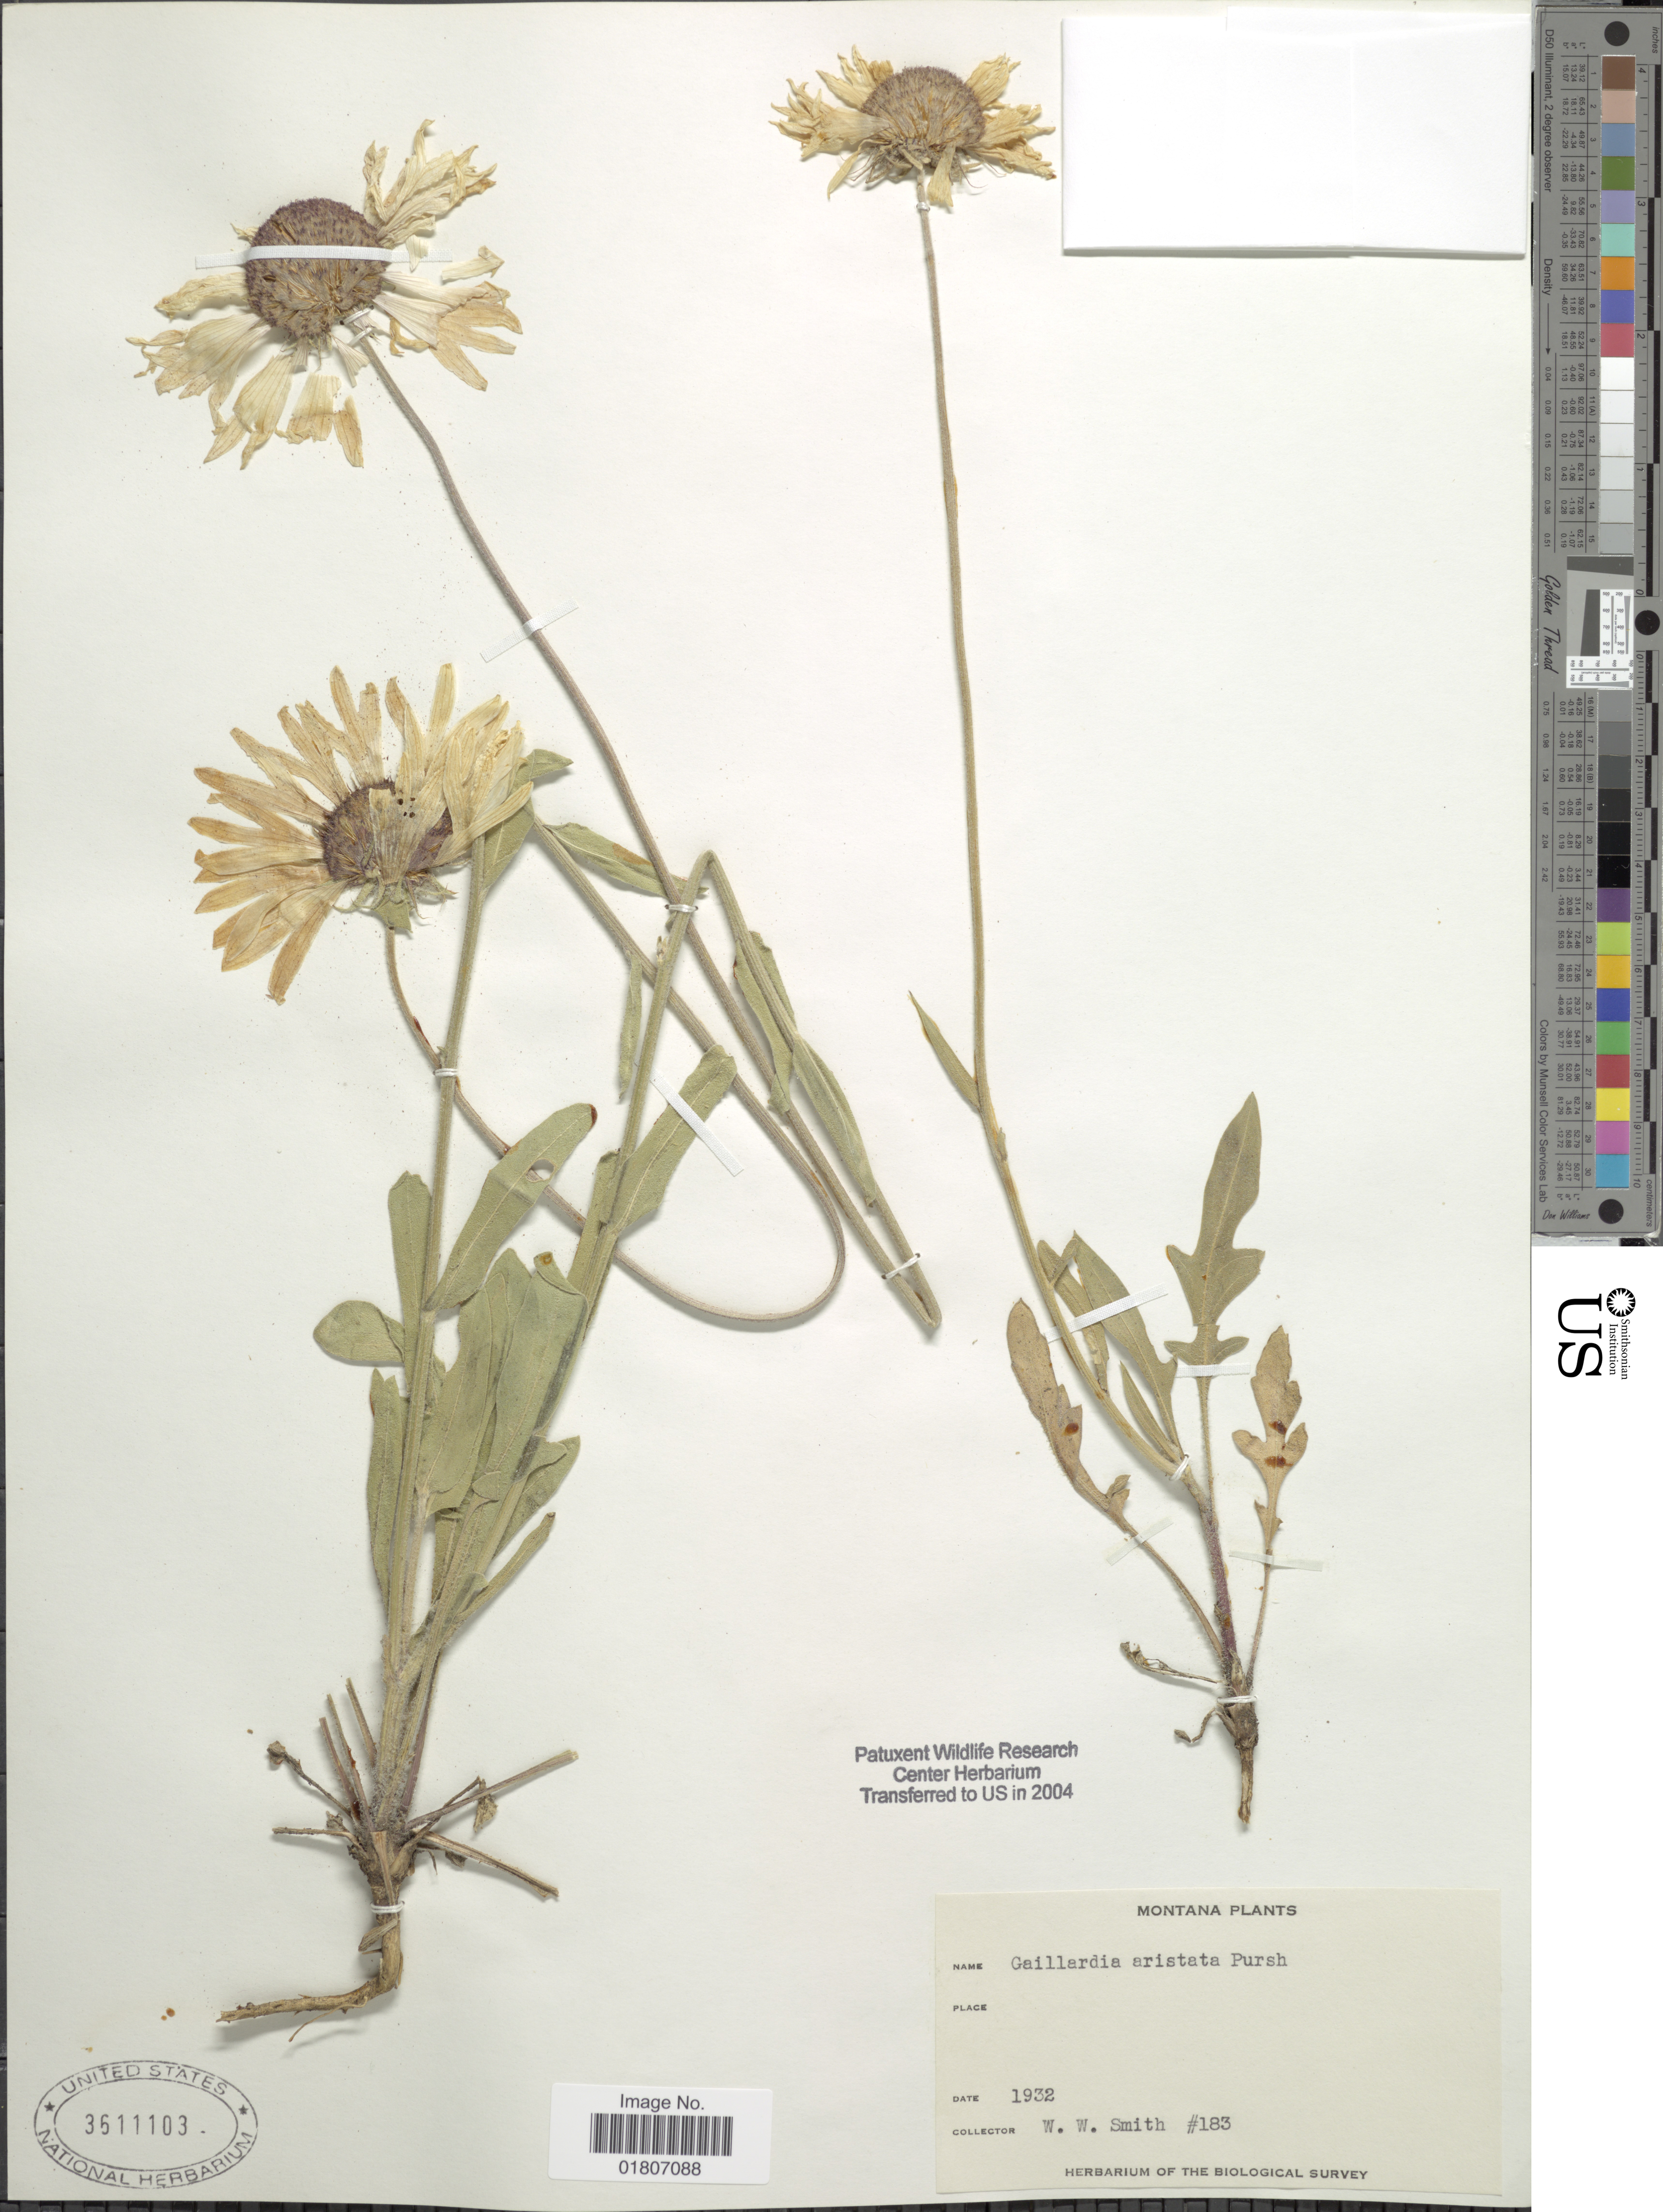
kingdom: Plantae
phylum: Tracheophyta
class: Magnoliopsida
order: Asterales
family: Asteraceae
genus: Gaillardia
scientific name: Gaillardia aristata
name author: Pursh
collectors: W. W. Smith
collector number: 183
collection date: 1932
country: United States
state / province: Montana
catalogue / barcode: US 3611103